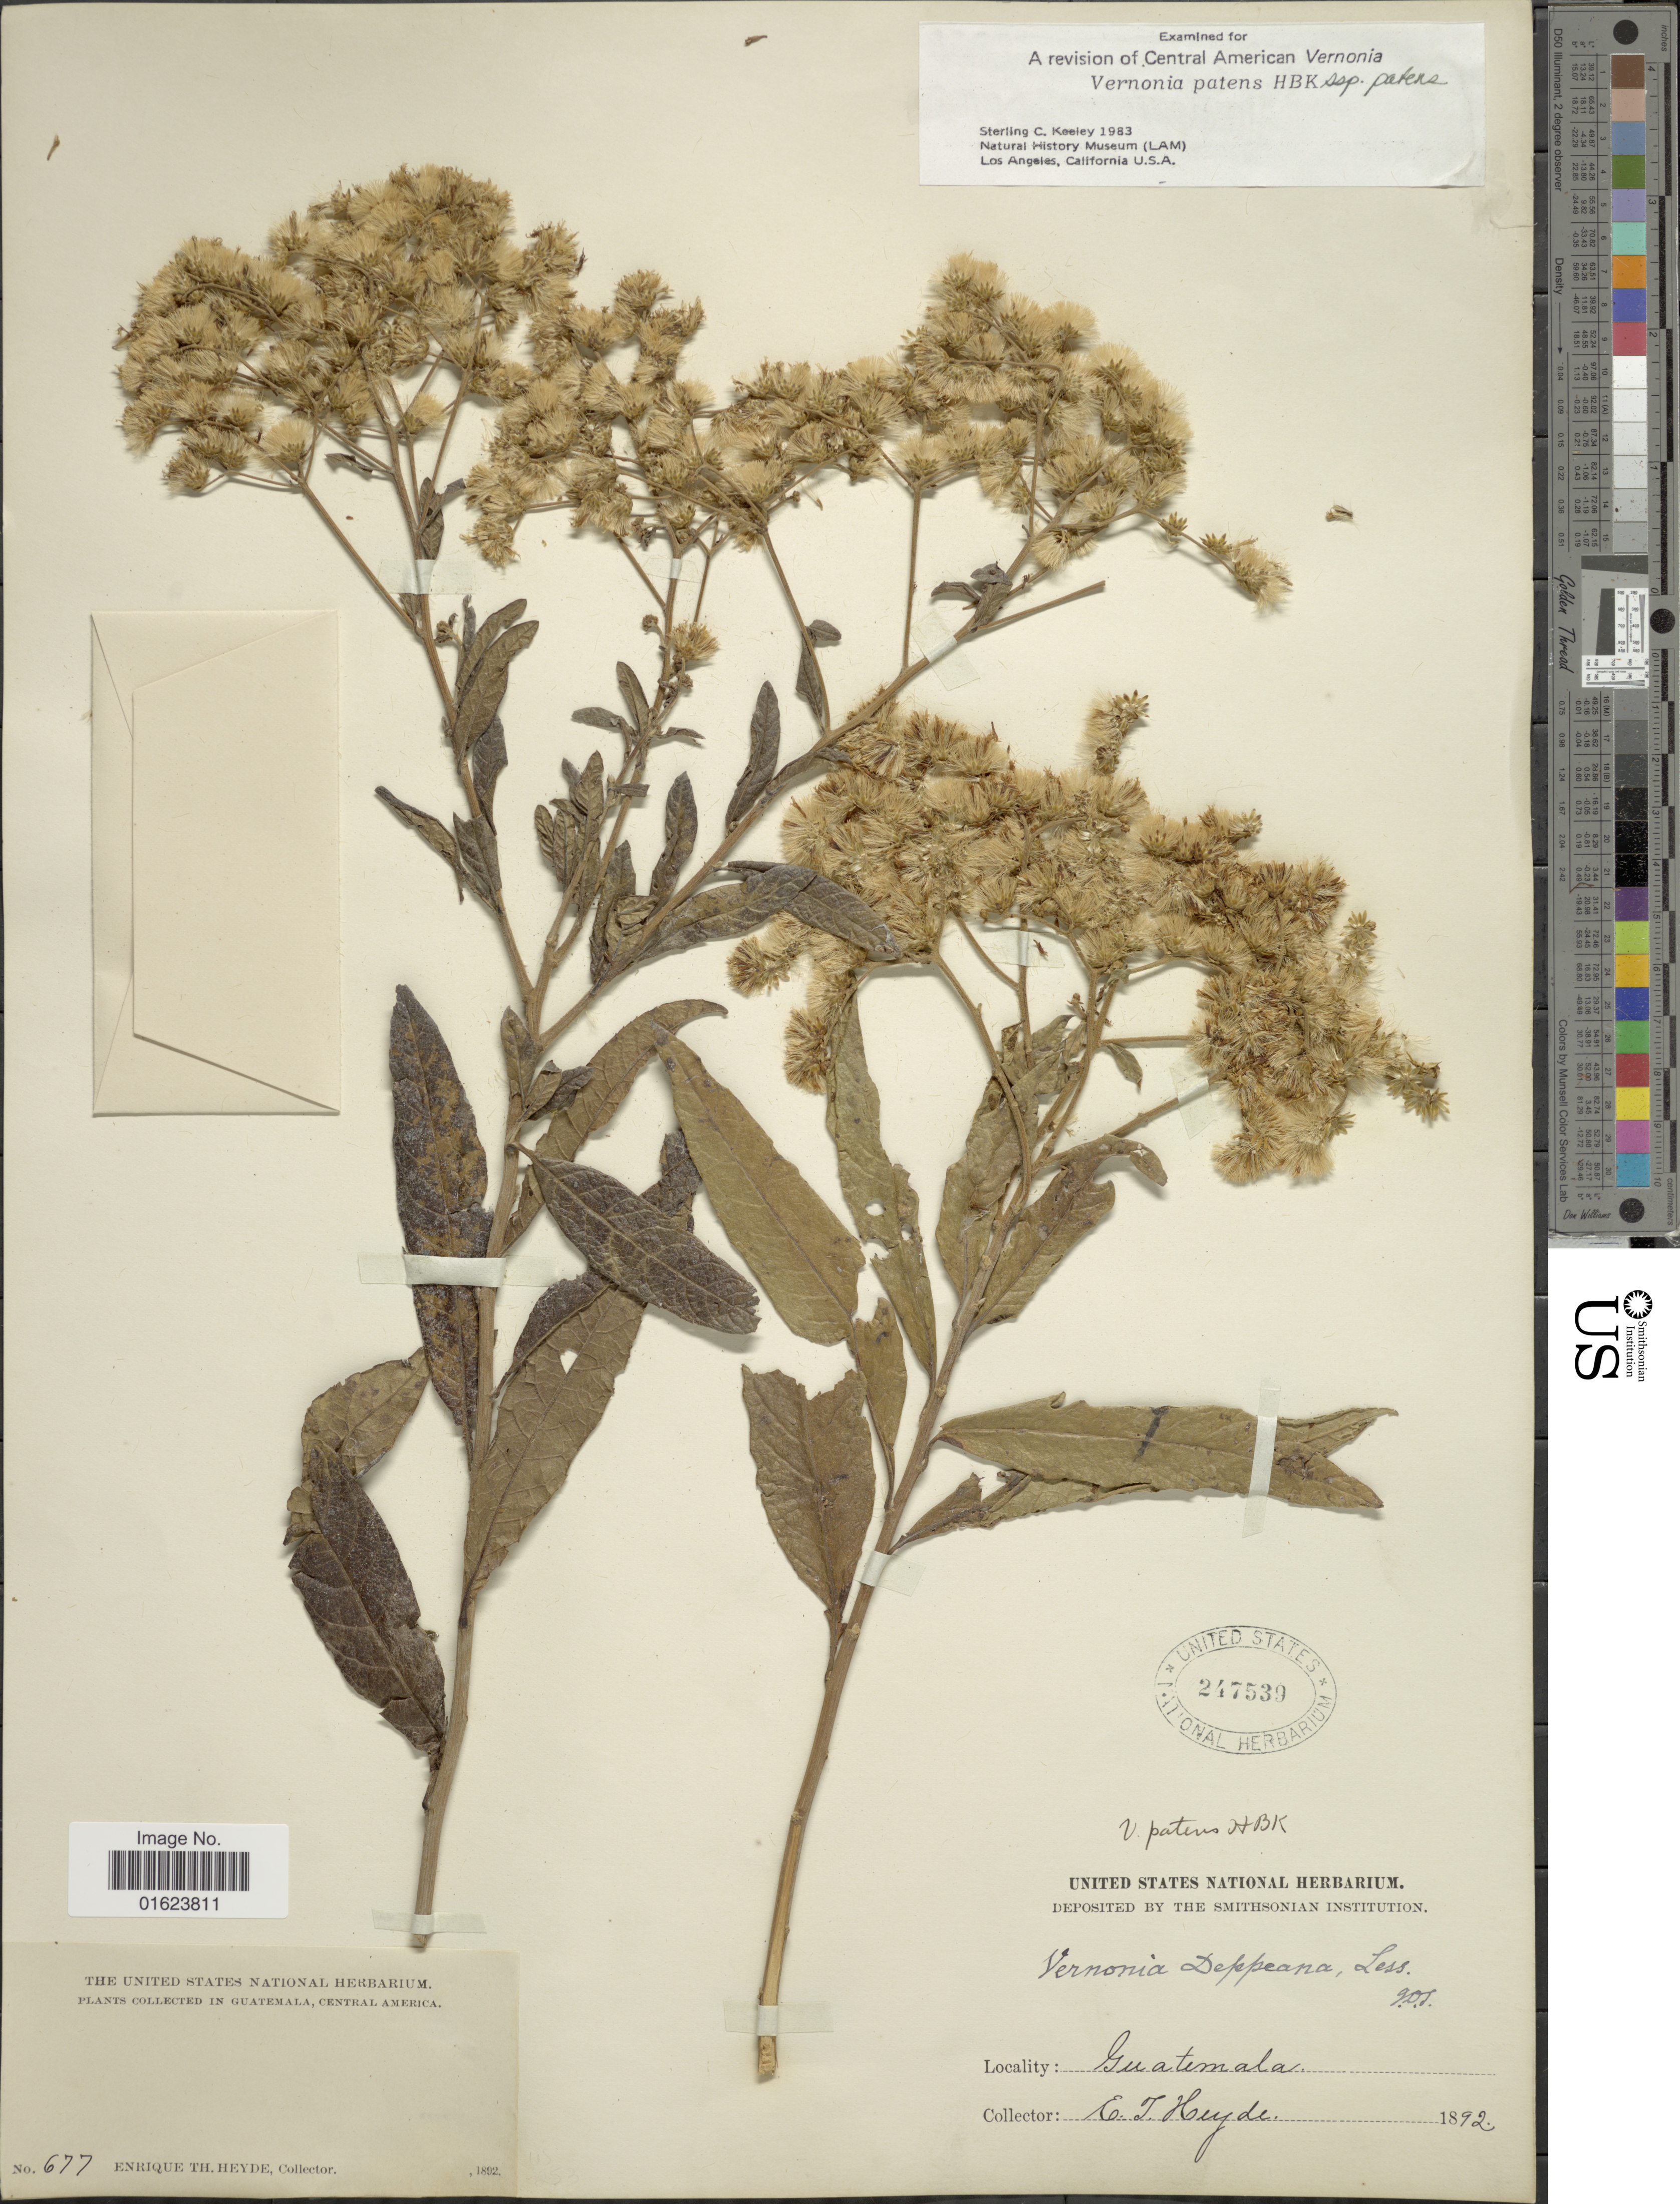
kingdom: Plantae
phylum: Tracheophyta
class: Magnoliopsida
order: Asterales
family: Asteraceae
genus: Vernonanthura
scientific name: Vernonanthura patens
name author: (Kunth) H. Rob.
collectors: E. T. Heyde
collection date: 1892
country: Guatemala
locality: Guatemala.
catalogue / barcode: US 247539